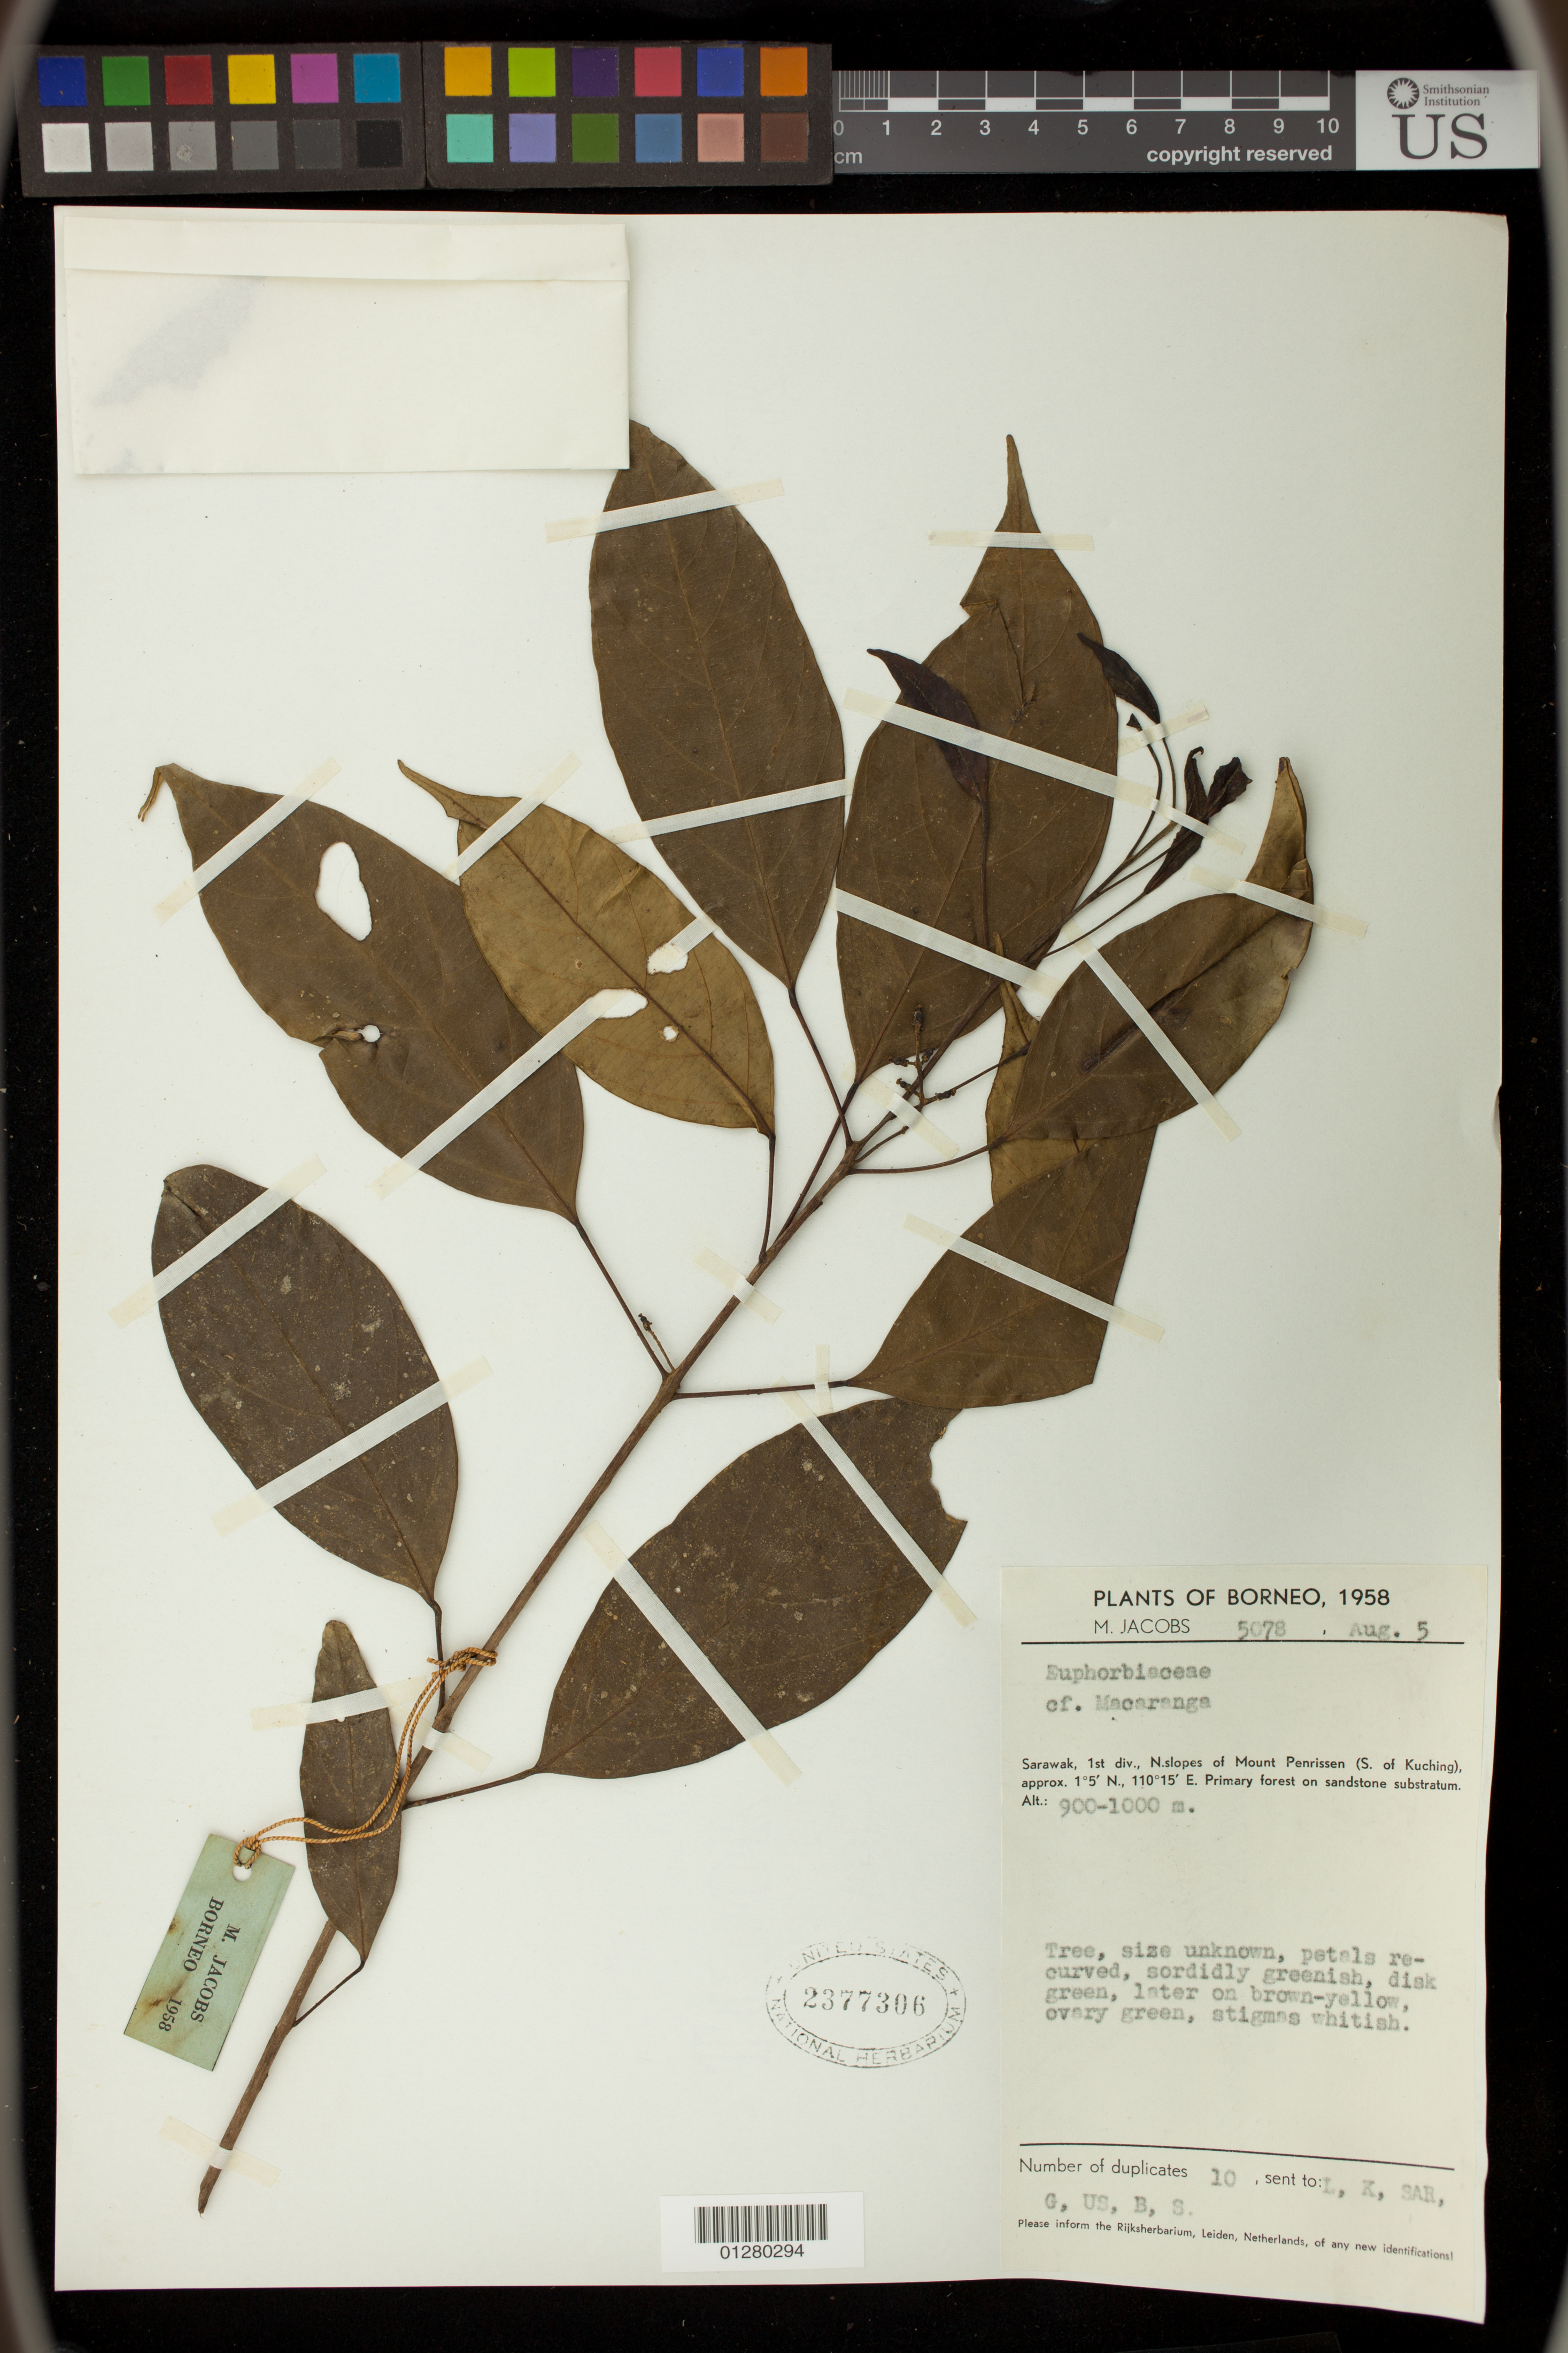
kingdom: Plantae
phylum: Tracheophyta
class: Magnoliopsida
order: Malpighiales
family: Euphorbiaceae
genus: Macaranga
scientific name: Macaranga sp.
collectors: M. Jacobs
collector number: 5078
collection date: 1958-08-05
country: Malaysia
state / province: Sarawak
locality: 1st. div., N. slopes of Mount Penrissen (S of Kuching)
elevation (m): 900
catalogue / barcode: US 2377306